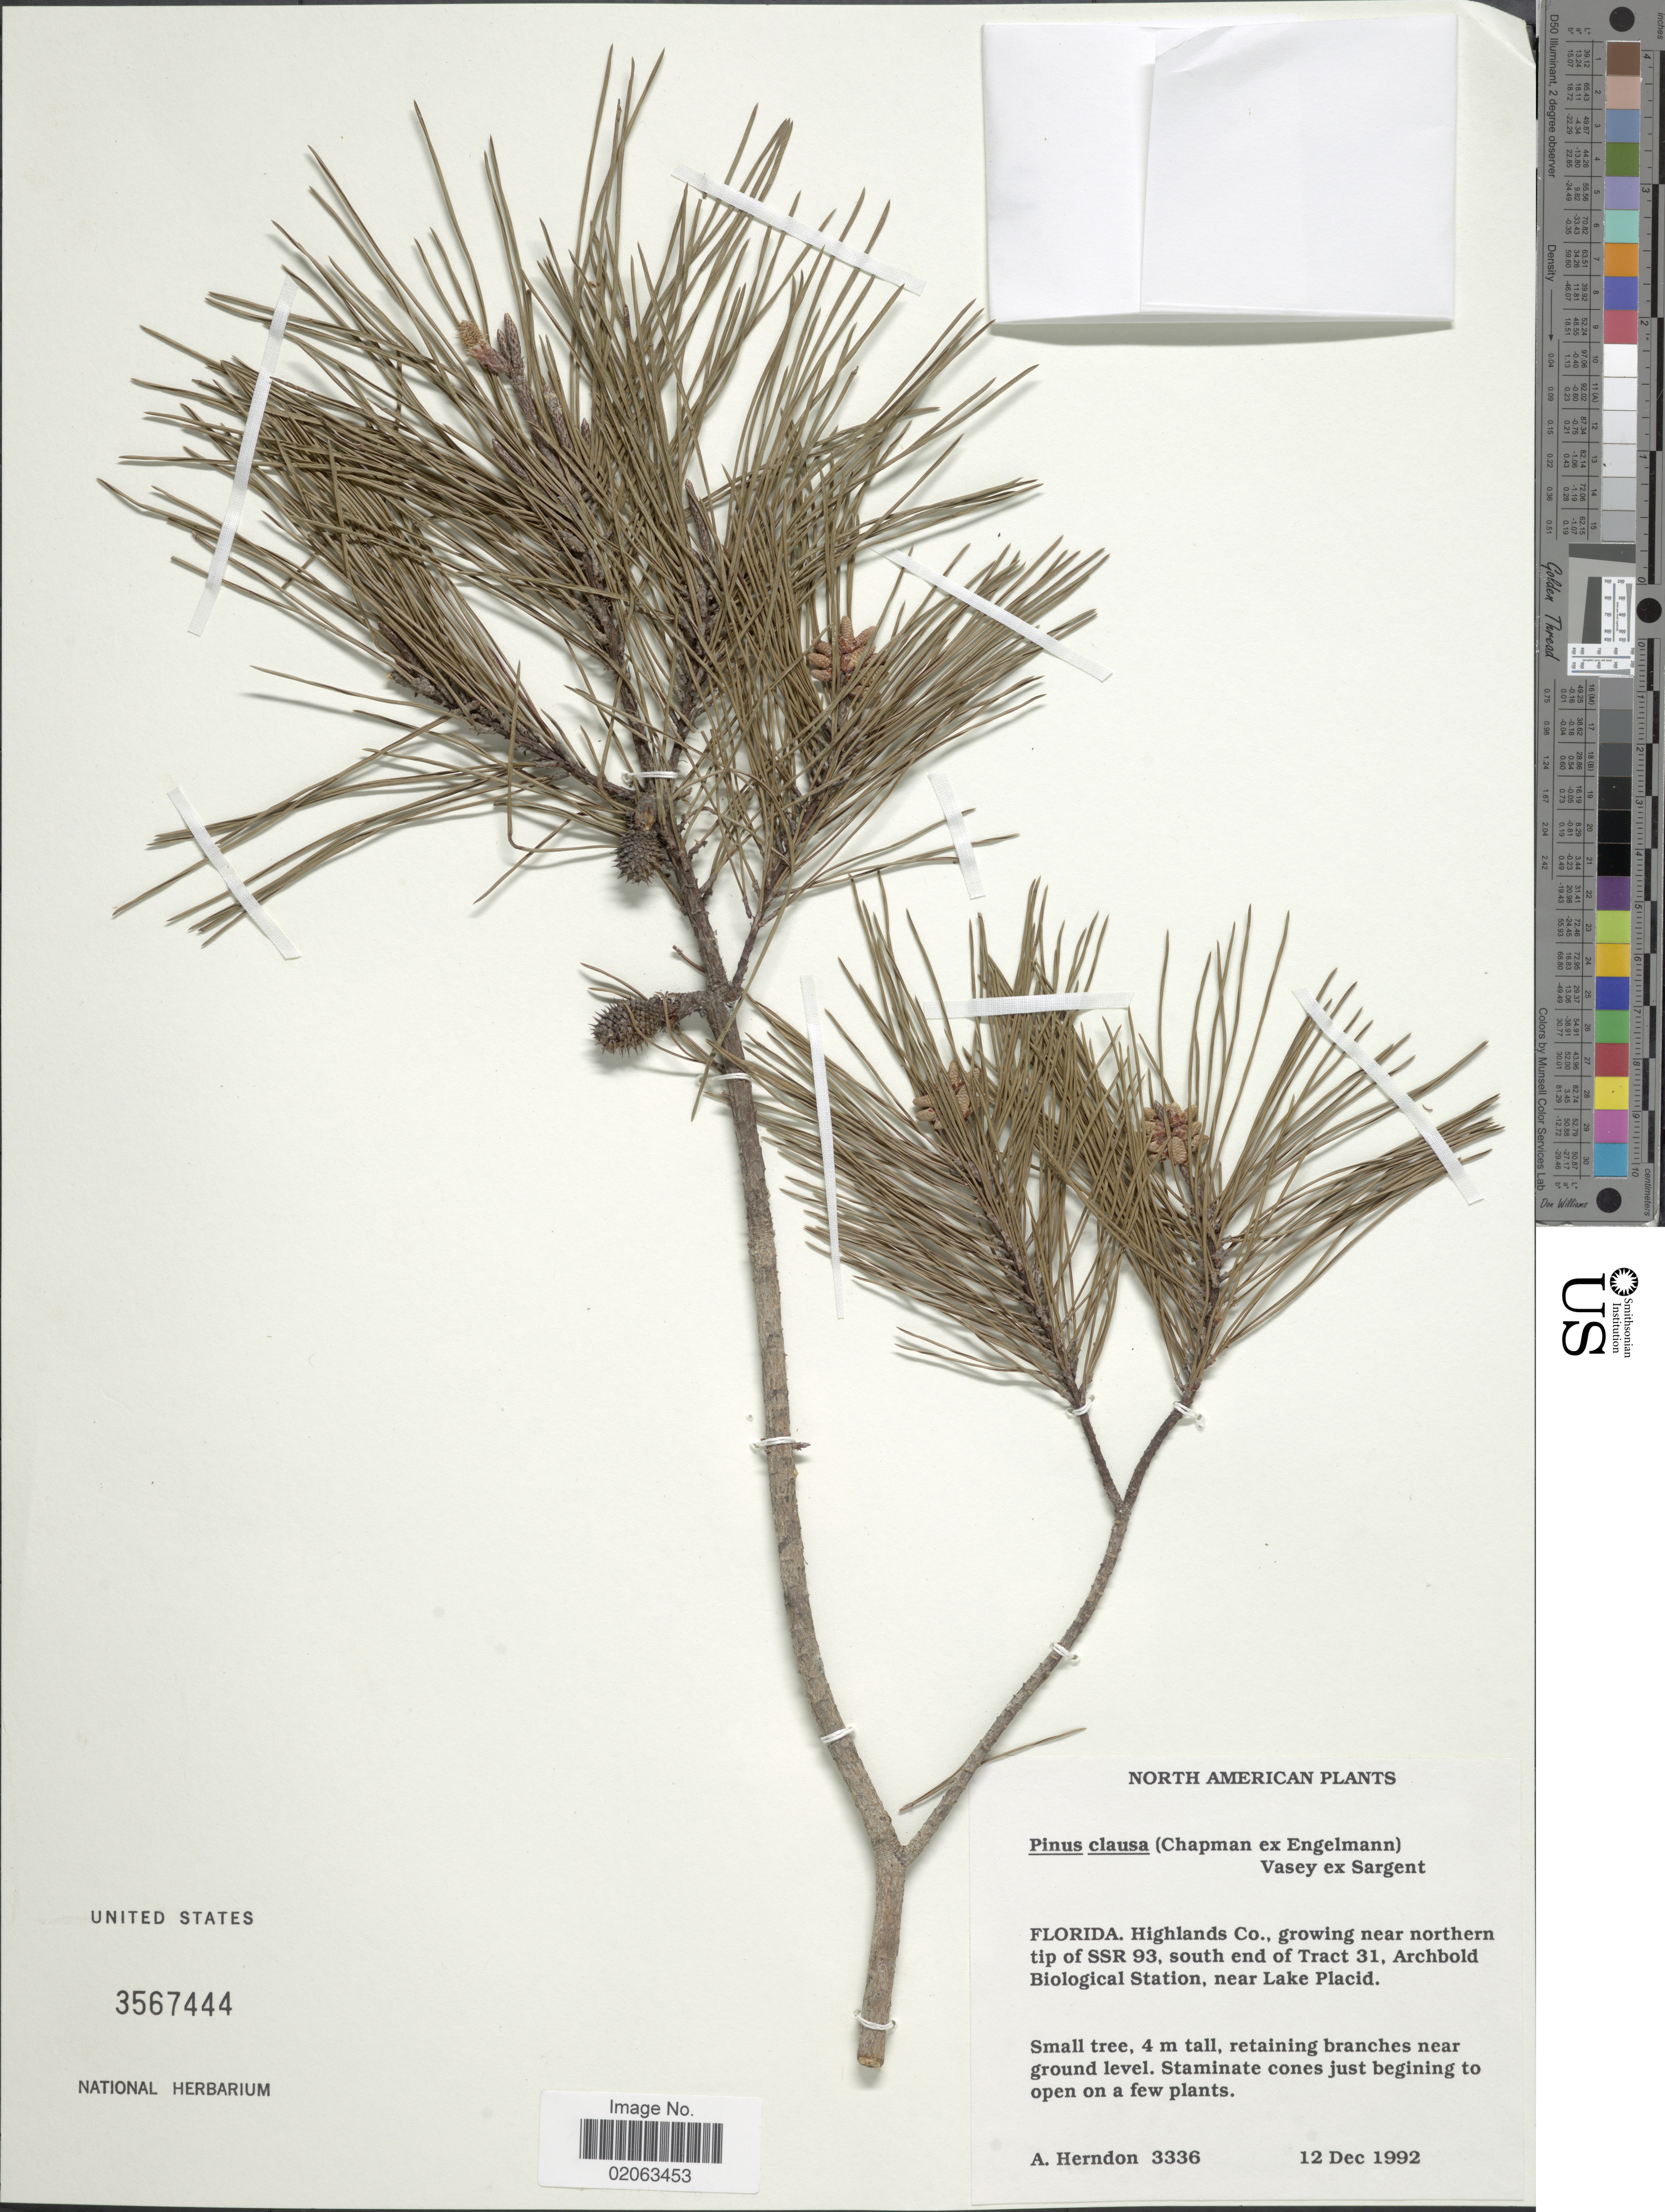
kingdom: Plantae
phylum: Tracheophyta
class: Pinopsida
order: Pinales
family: Pinaceae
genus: Pinus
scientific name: Pinus clausa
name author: (Chapm. ex Engelm.) Vasey ex Sarg.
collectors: A. Herndon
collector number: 3336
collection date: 1992-12-12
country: United States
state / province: Florida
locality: Florida, Highlands Co. growing near northern tip of SSR 493 , south end of Tract 31, Archbold Biological Station, near Lake Placid.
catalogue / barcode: US 3567444